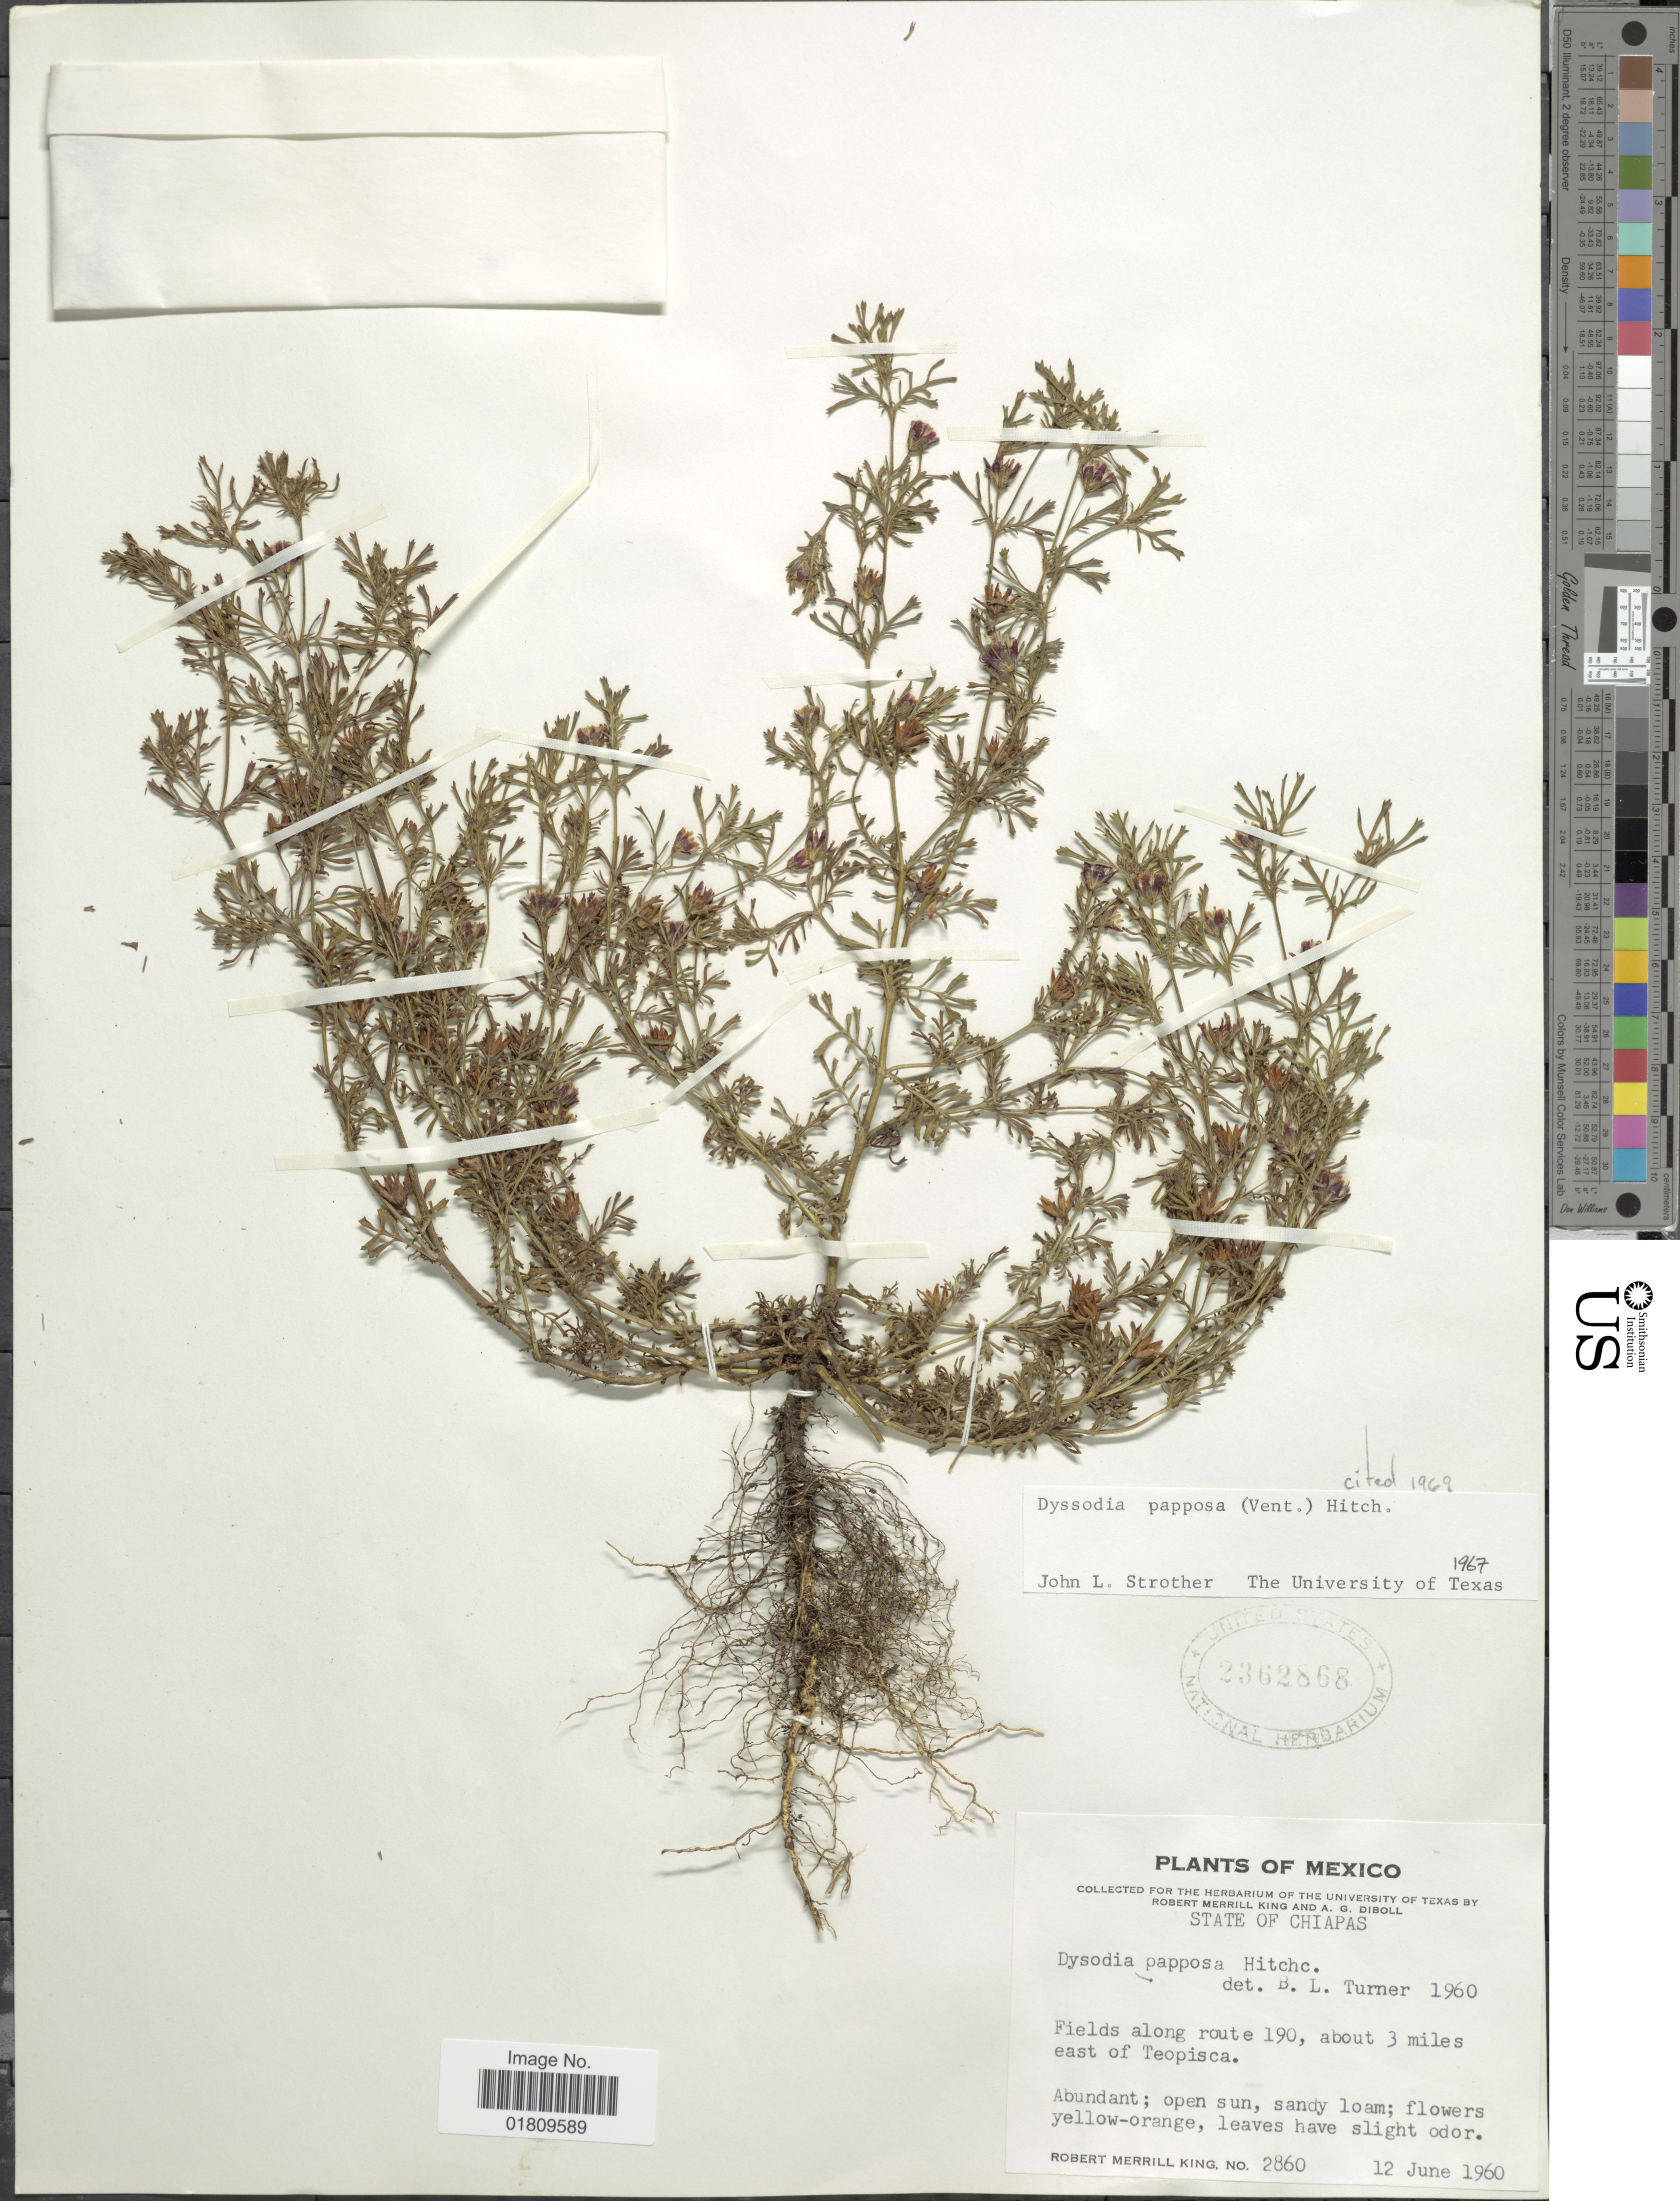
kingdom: Plantae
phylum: Tracheophyta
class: Magnoliopsida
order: Asterales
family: Asteraceae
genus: Dyssodia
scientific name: Dyssodia papposa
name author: (Vent.) Hitchc.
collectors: R. M. King & A. Diboll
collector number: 2860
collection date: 1960-06-12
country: Mexico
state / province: Chiapas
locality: Fields along route 190, about 3 miles east of Teopisca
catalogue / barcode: US 2362868